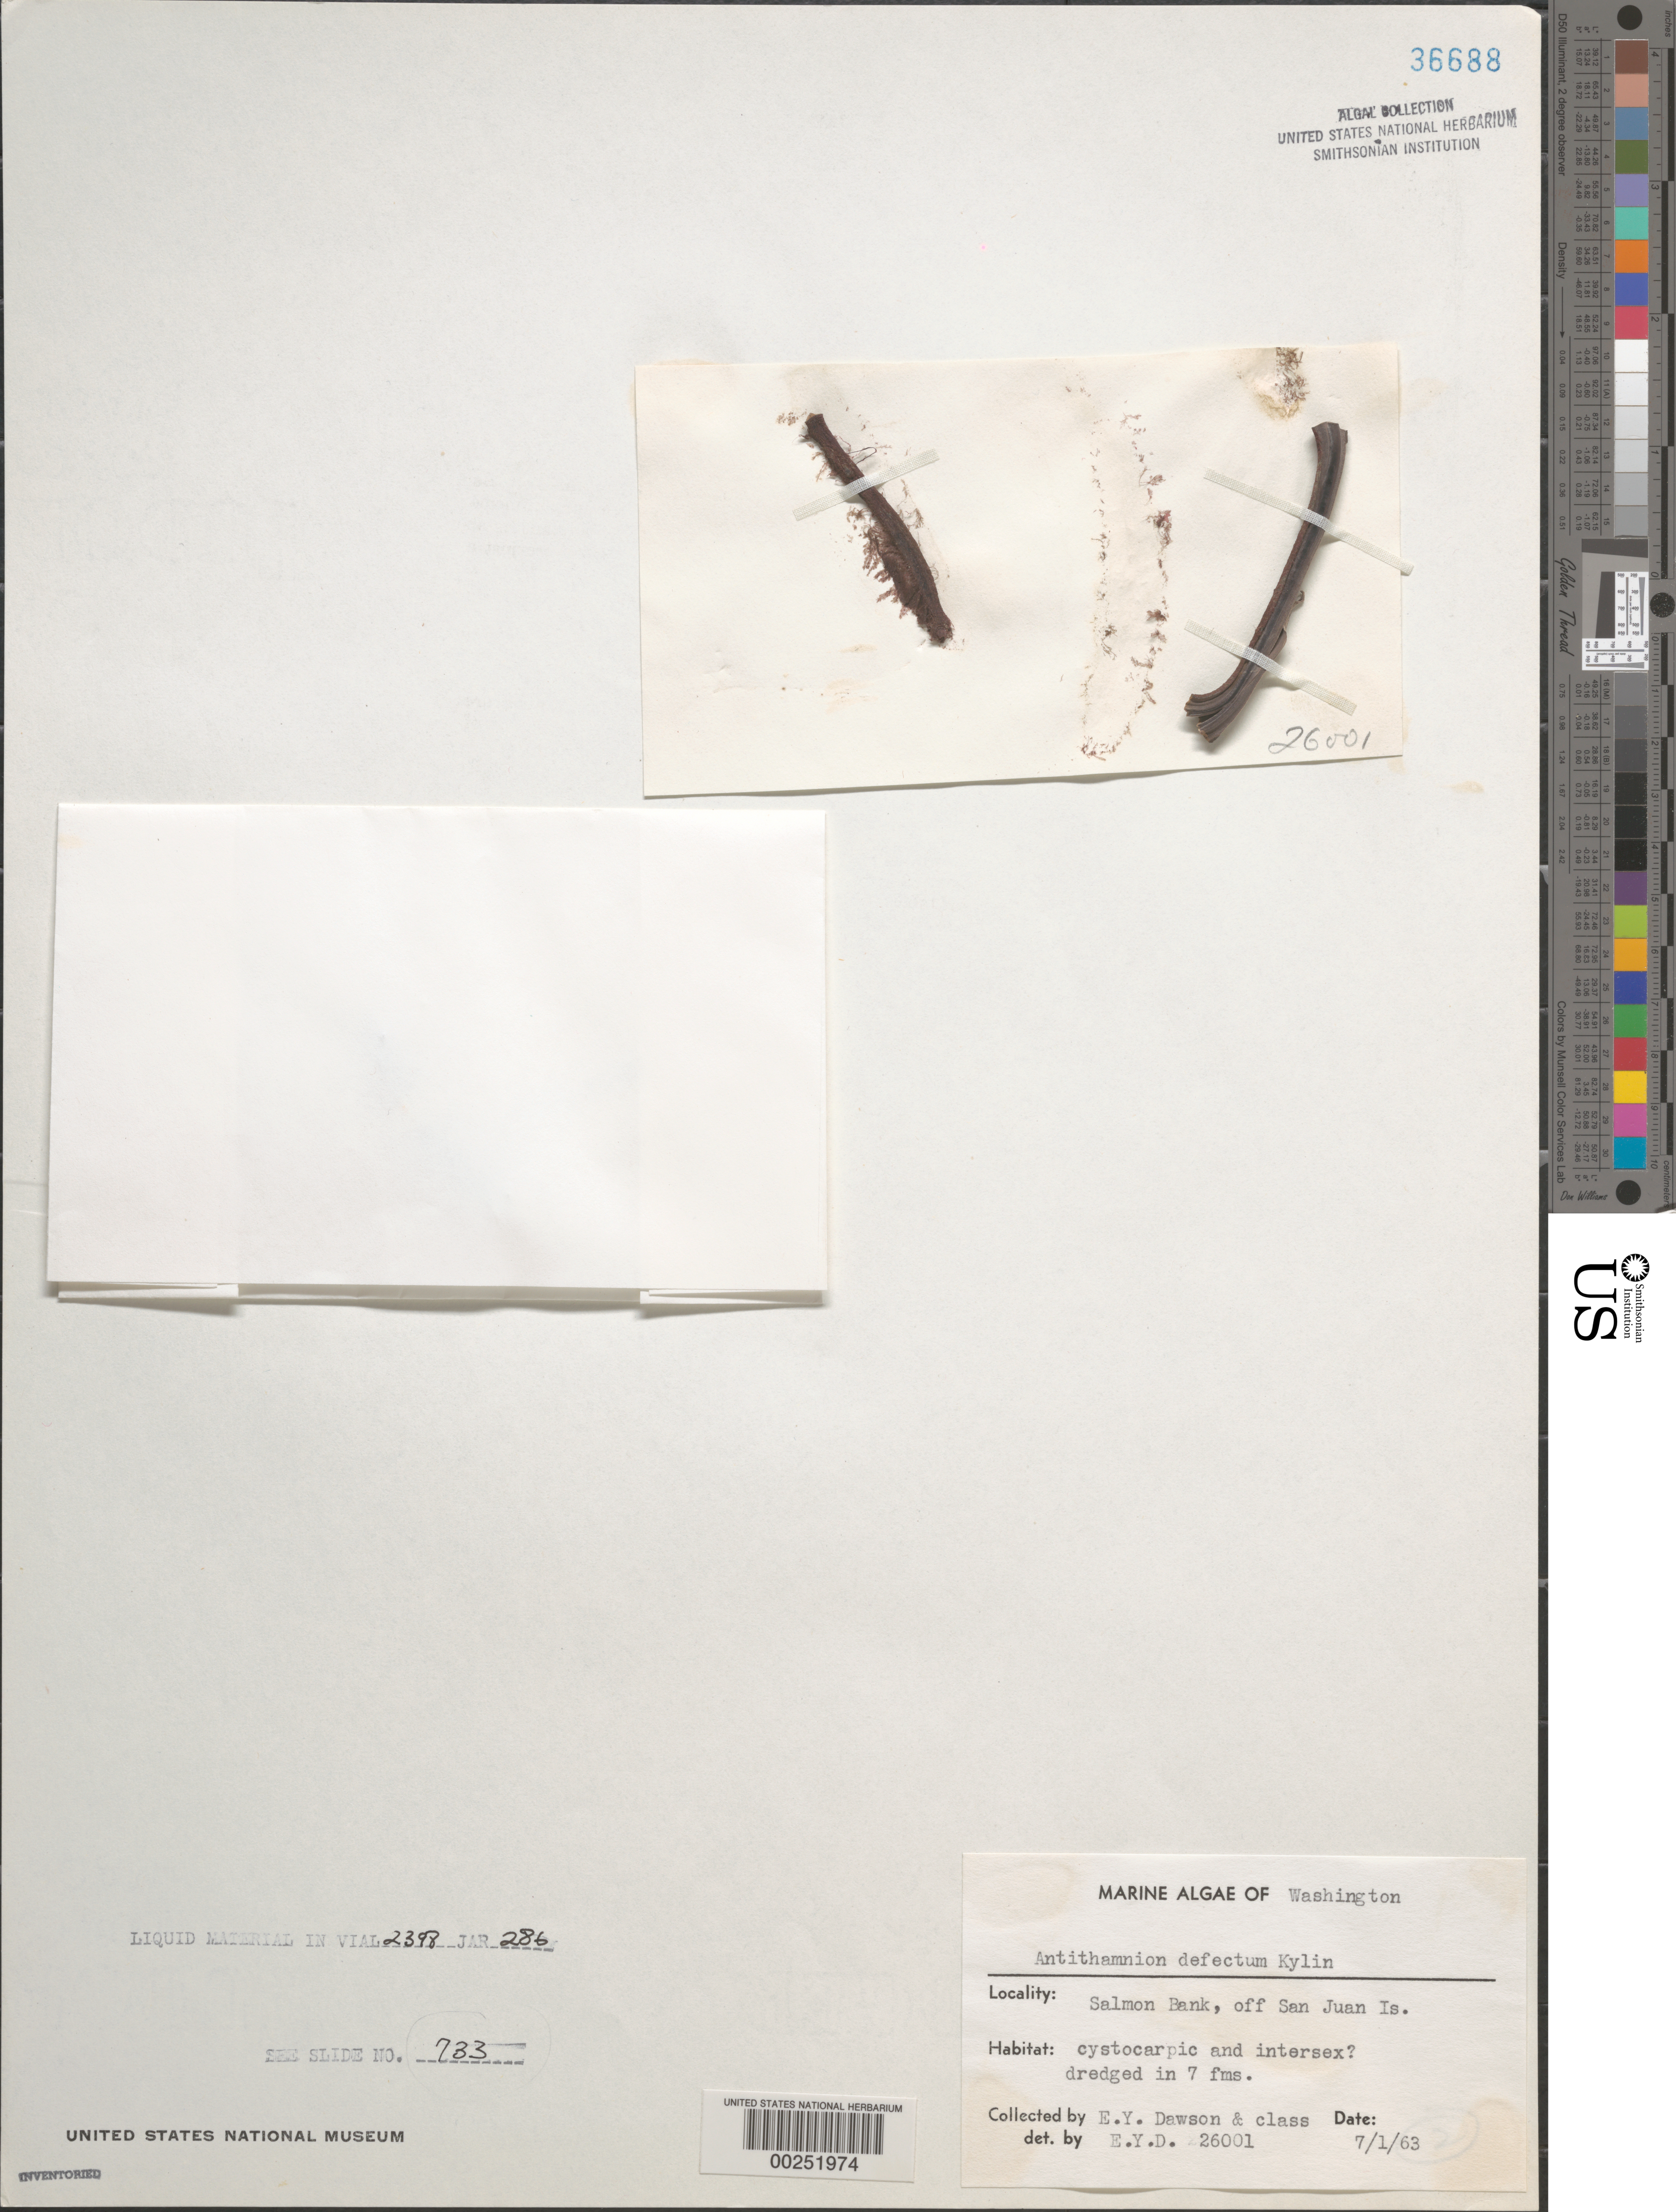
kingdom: Plantae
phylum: Rhodophyta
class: Florideophyceae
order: Ceramiales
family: Ceramiaceae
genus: Antithamnion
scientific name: Antithamnion defectum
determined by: Dawson, E. Y.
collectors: E. Y. Dawson & Students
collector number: EYD 26001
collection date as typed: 01 Jul 1963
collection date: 1963-07-01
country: United States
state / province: Washington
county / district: San Juan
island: San Juan Island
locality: Salmon Bank, off San Juan Island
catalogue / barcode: US 36688